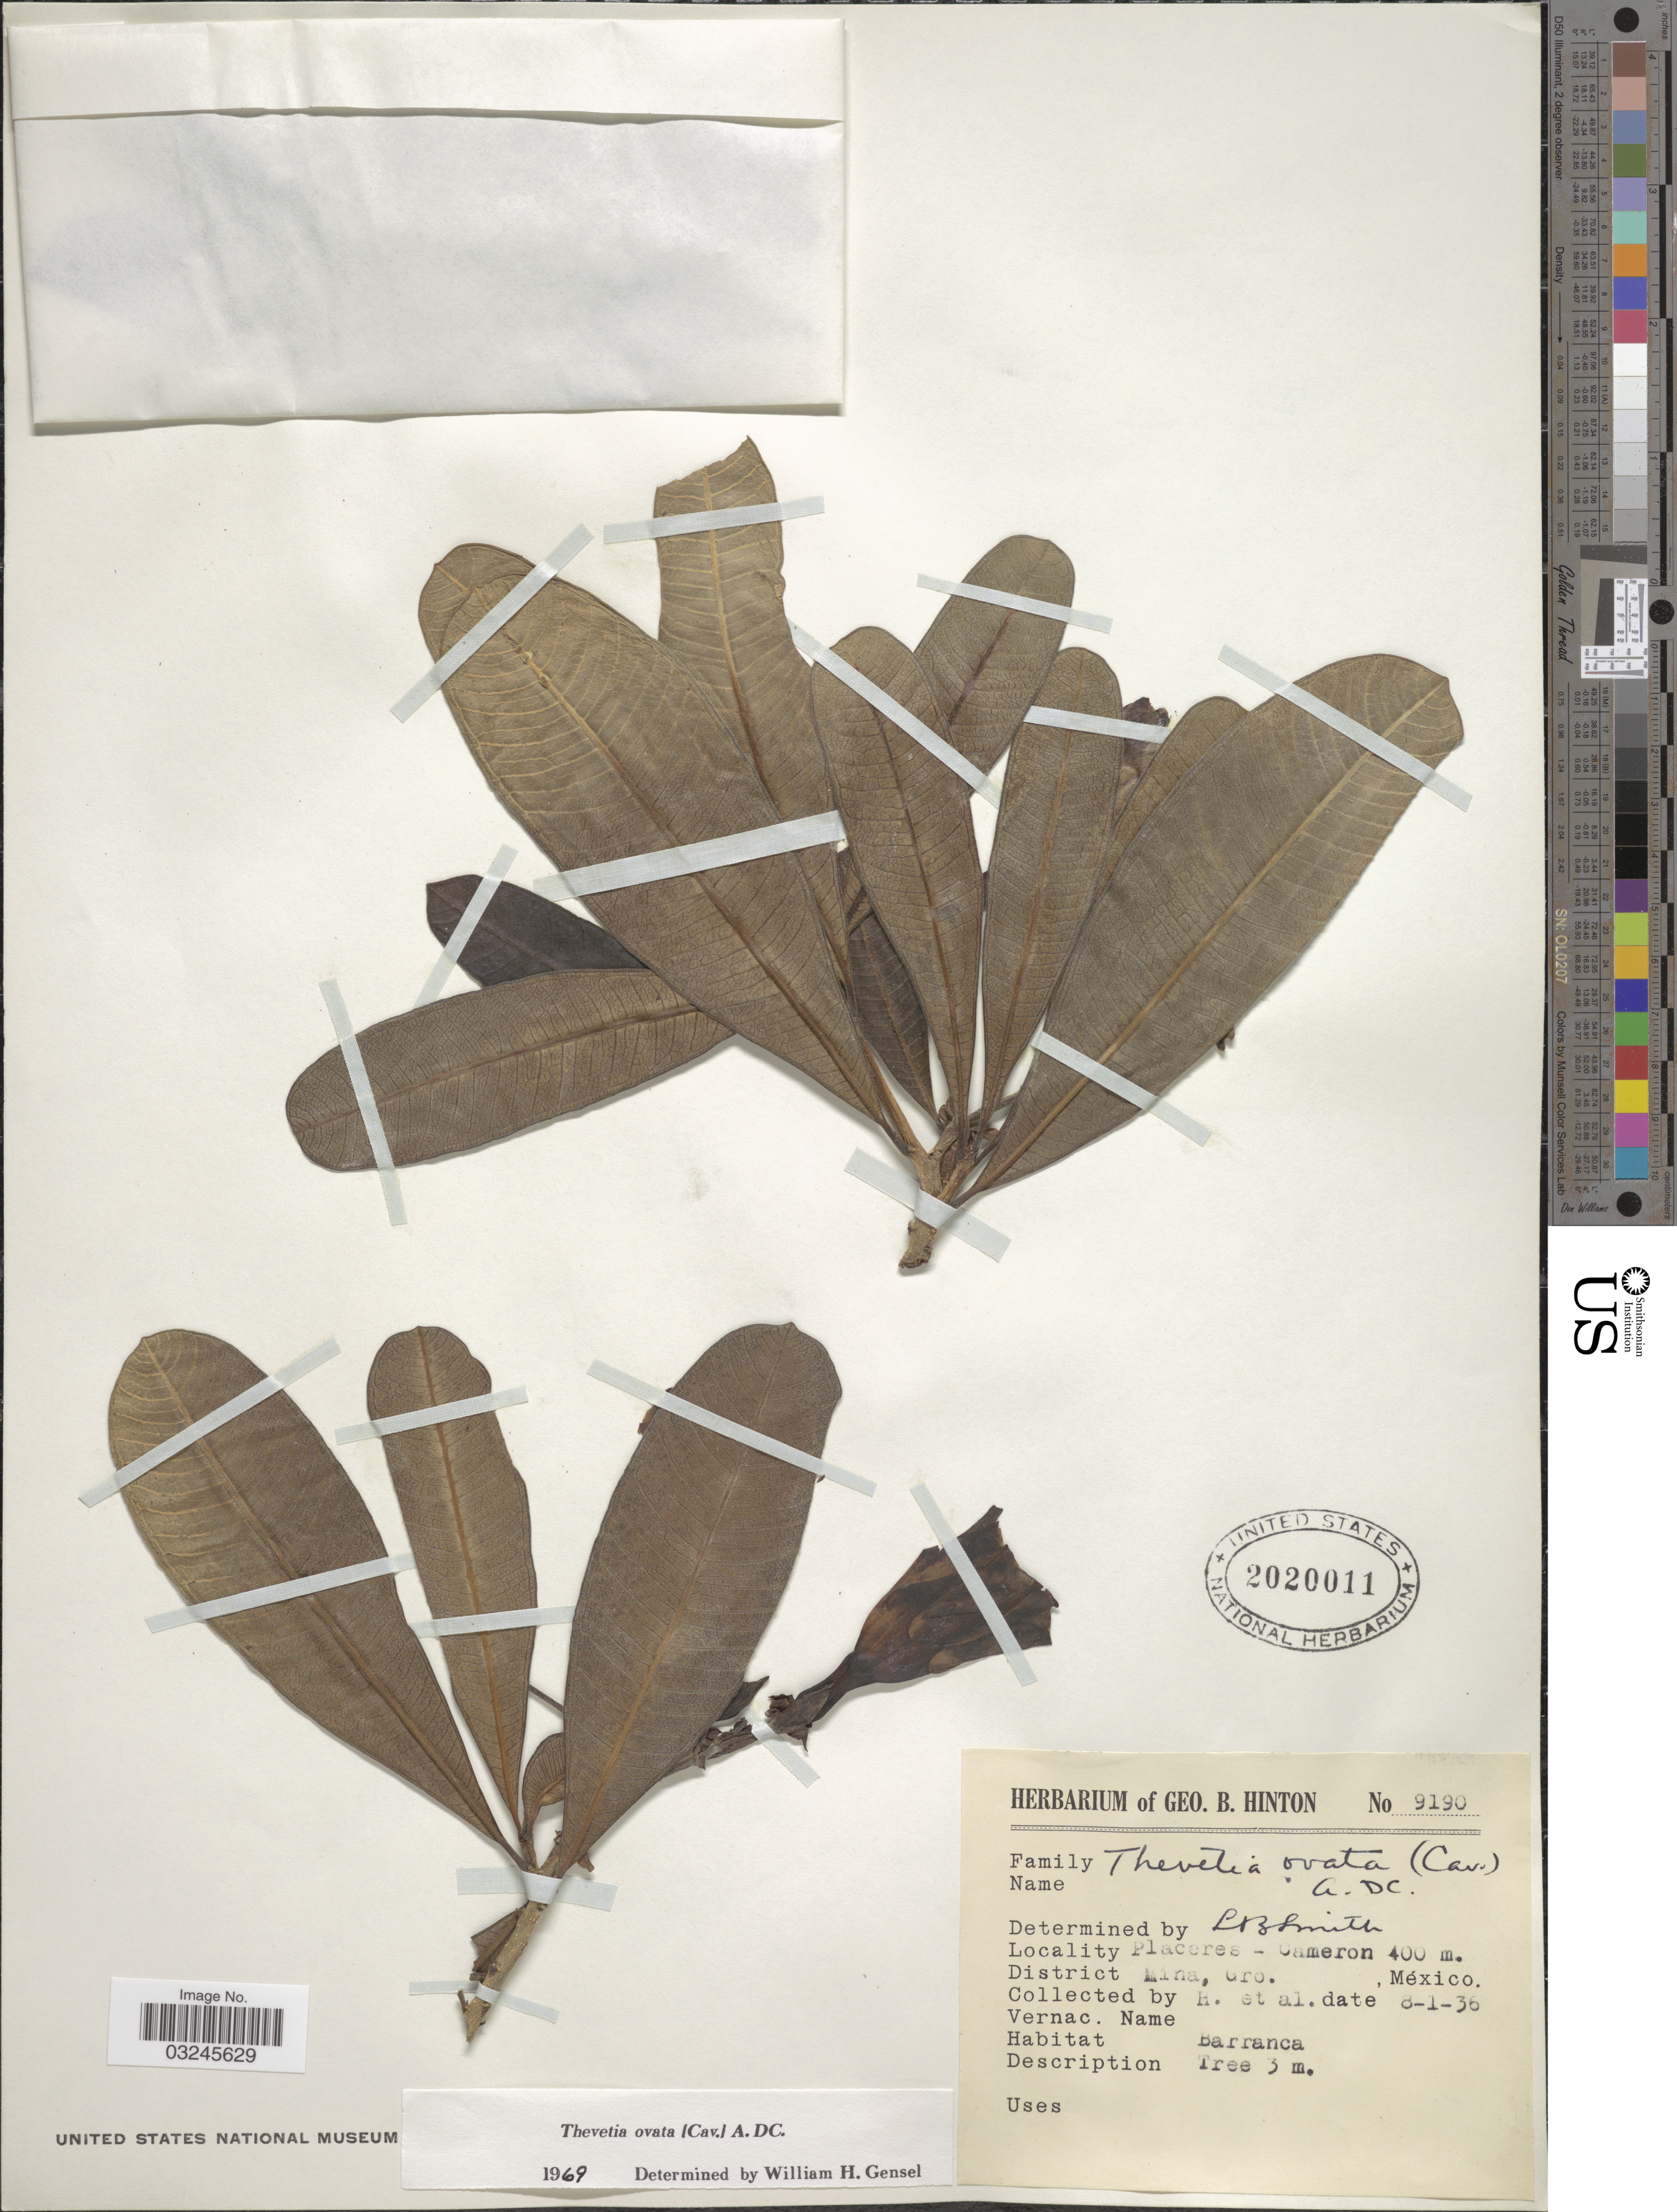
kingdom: Plantae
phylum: Tracheophyta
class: Magnoliopsida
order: Gentianales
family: Apocynaceae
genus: Thevetia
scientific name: Thevetia ovata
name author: (Cav.) A. DC.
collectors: G. B. Hinton & et al.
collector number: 9190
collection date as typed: Transcribed d/m/y: 8/1/36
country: Mexico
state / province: Guerrero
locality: Placeres - Cameron, District Mina, Gro., México.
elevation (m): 400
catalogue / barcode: US 2020011